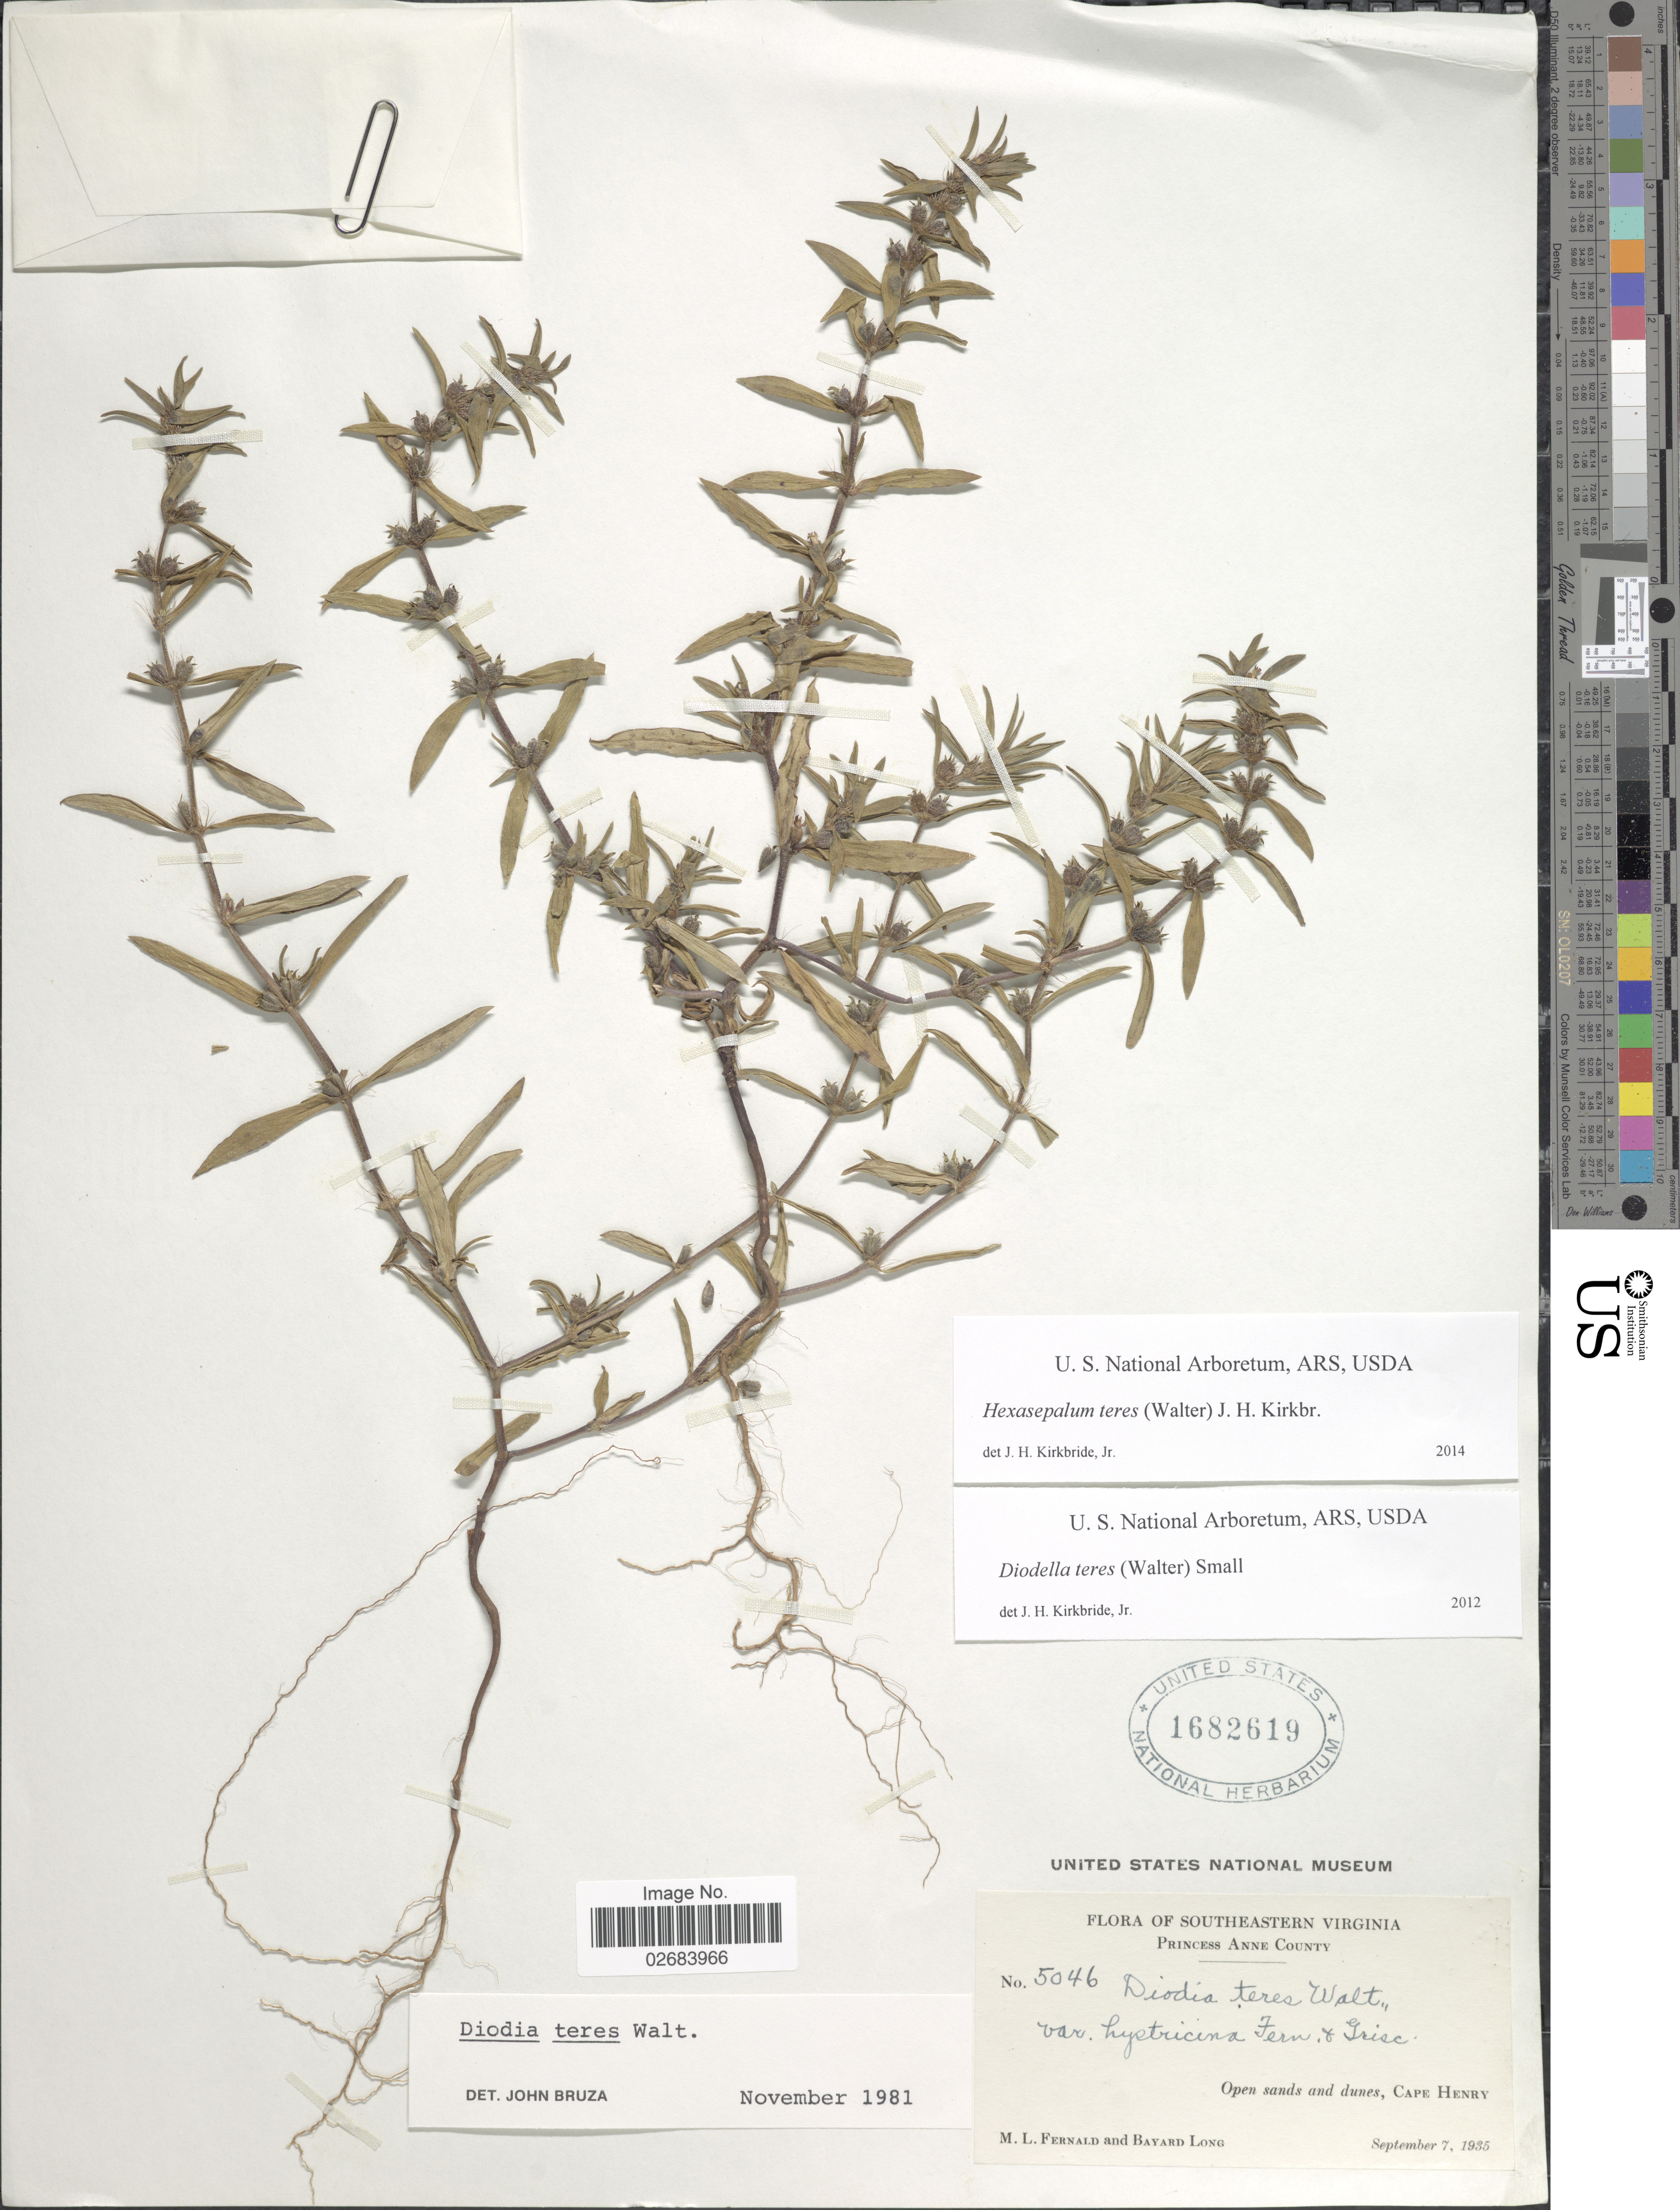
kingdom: Plantae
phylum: Tracheophyta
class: Magnoliopsida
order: Gentianales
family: Rubiaceae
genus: Diodia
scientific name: Diodia teres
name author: Walter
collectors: M. L. Fernald & B. Long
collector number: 5046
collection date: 1935-09-07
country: United States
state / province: Virginia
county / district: City of Virginia Beach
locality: Southeastern Virginia, Princess Anne (=historic county name) County, open sands and dunes, Cape Henry.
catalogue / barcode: US 1682619